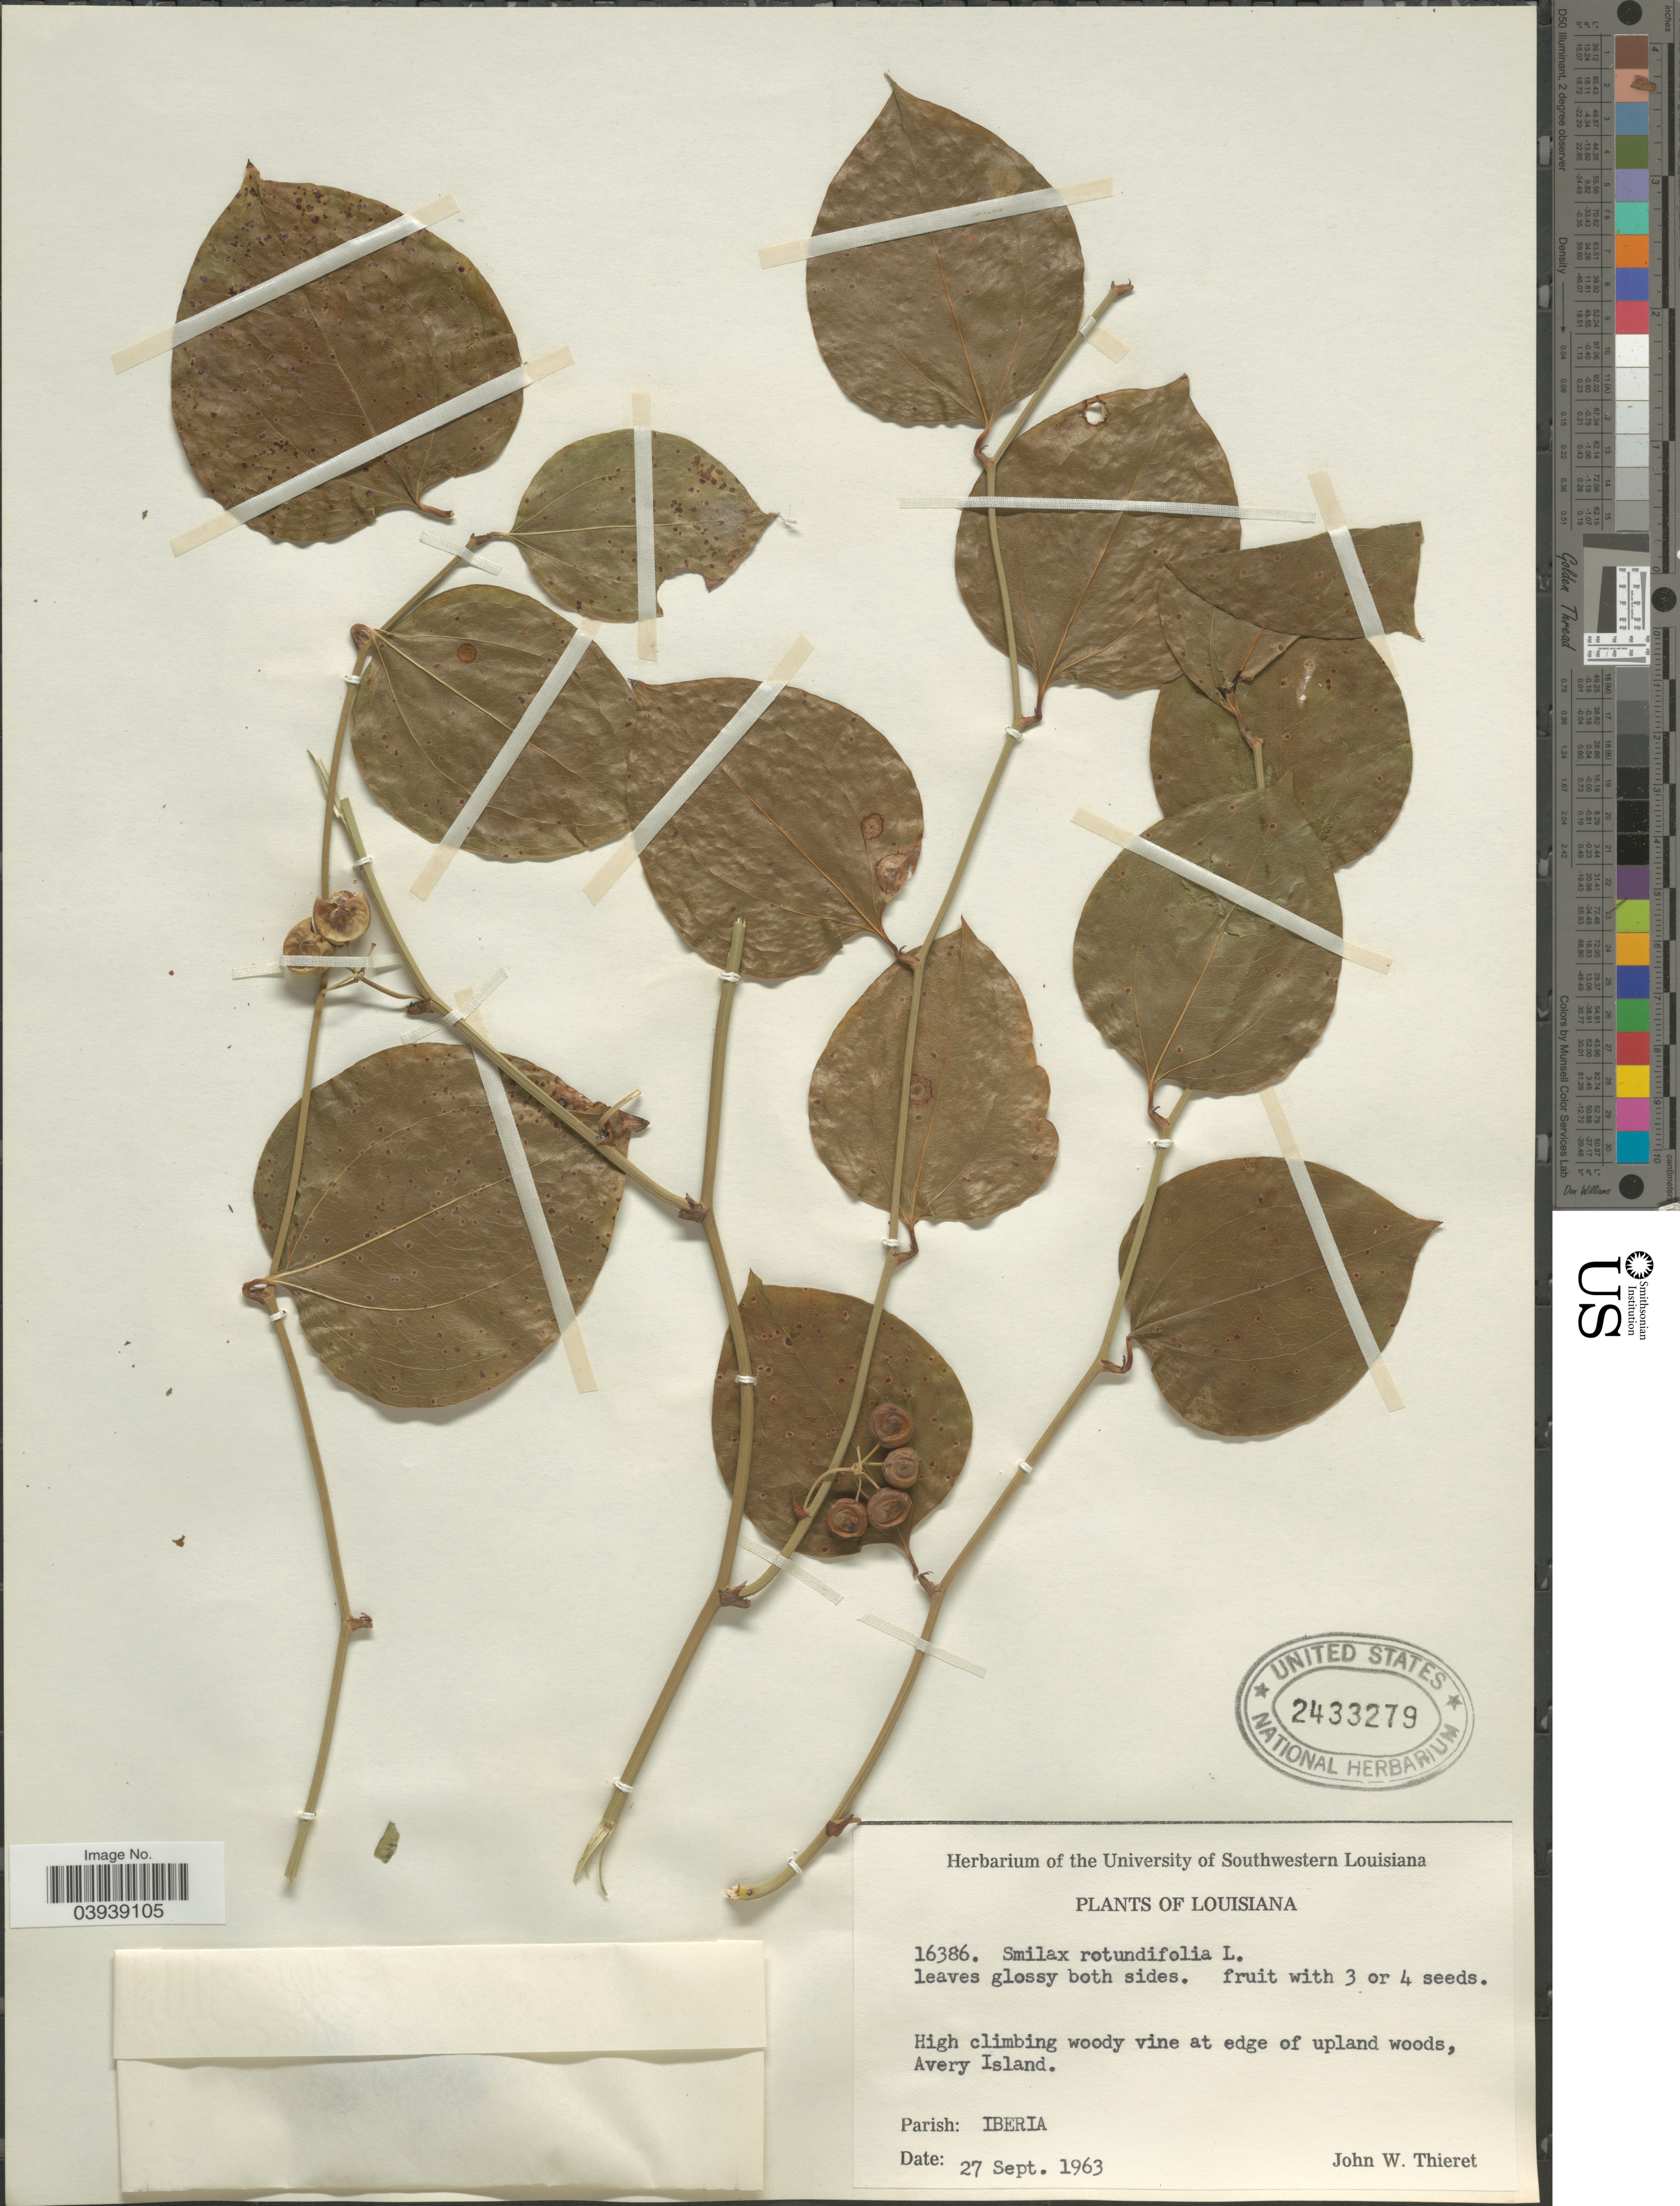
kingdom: Plantae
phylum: Tracheophyta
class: Liliopsida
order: Liliales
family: Smilacaceae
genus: Smilax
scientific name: Smilax rotundifolia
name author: L.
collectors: J. W. Thieret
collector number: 16386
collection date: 1963-09-27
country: United States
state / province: Louisiana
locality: High climbing woody vine at edge of upland woods, Avery Island. Parish: Iberia.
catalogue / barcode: US 2433279